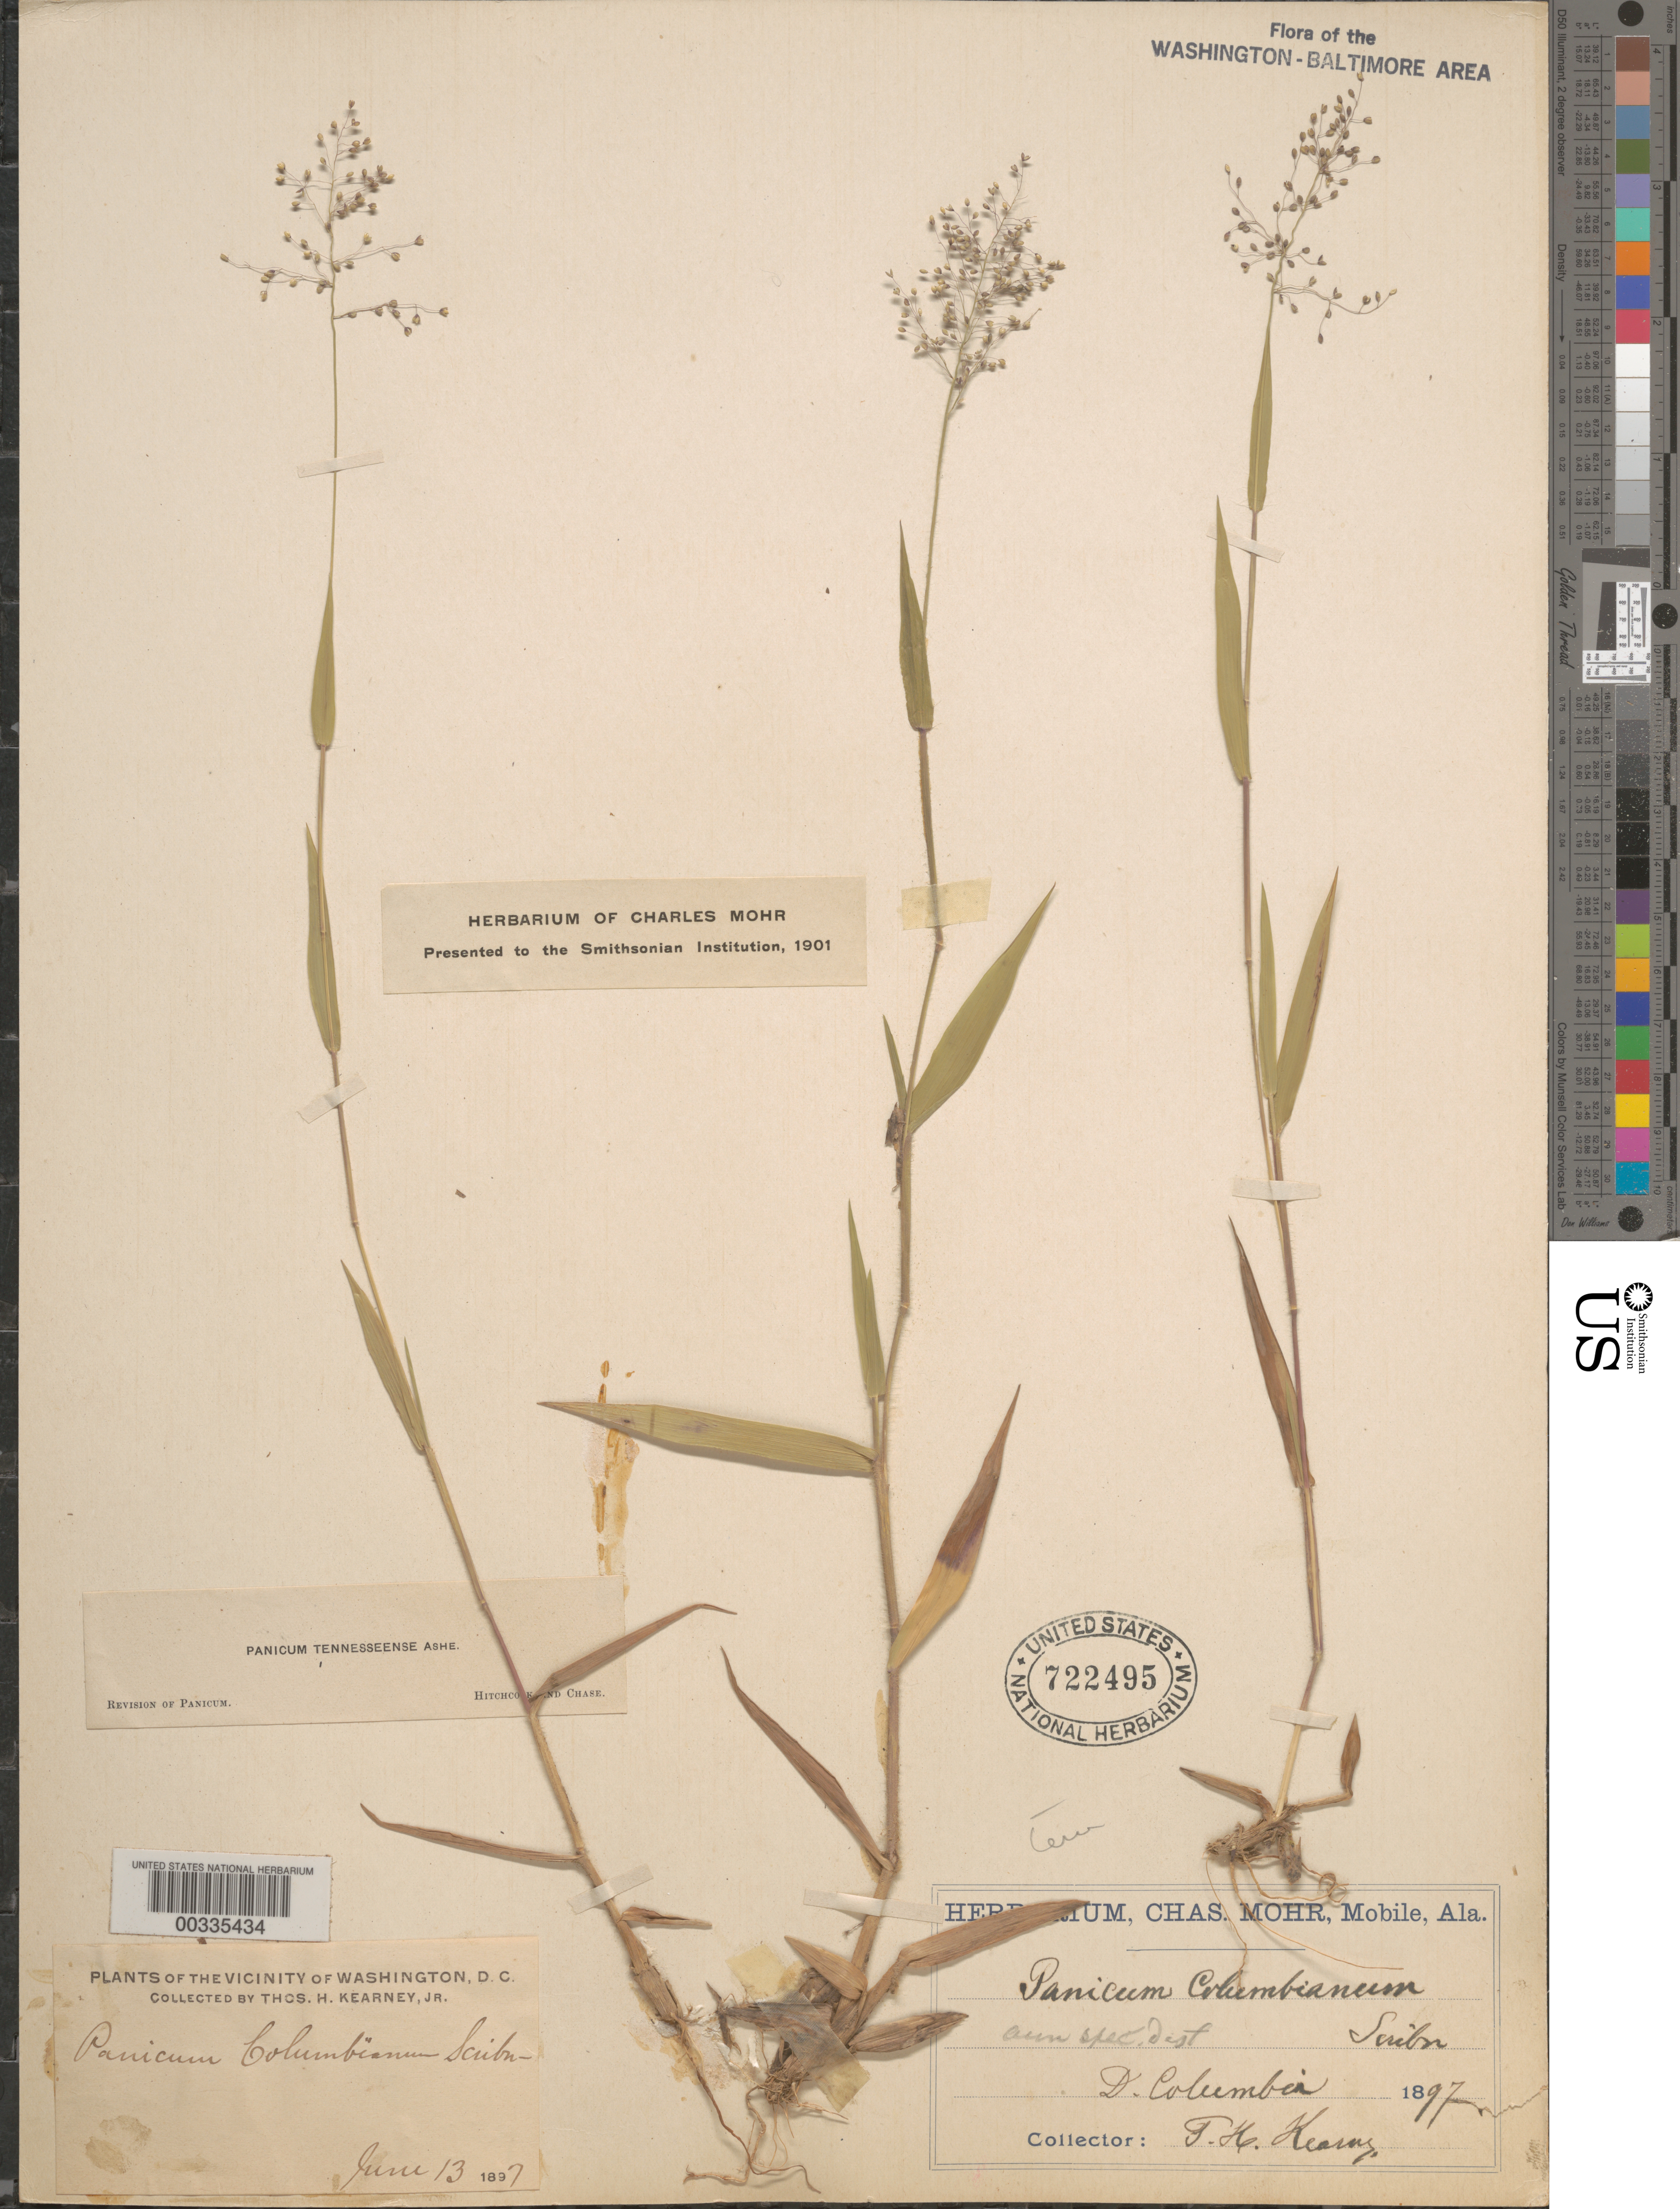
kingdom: Plantae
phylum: Tracheophyta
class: Liliopsida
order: Poales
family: Poaceae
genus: Dichanthelium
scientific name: Dichanthelium acuminatum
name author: (Sw.) Gould & C.A. Clark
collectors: T. H. Kearney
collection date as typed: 13 Jun 1897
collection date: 1897-06-13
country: United States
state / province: District of Columbia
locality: Washington DC area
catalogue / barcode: US 722495